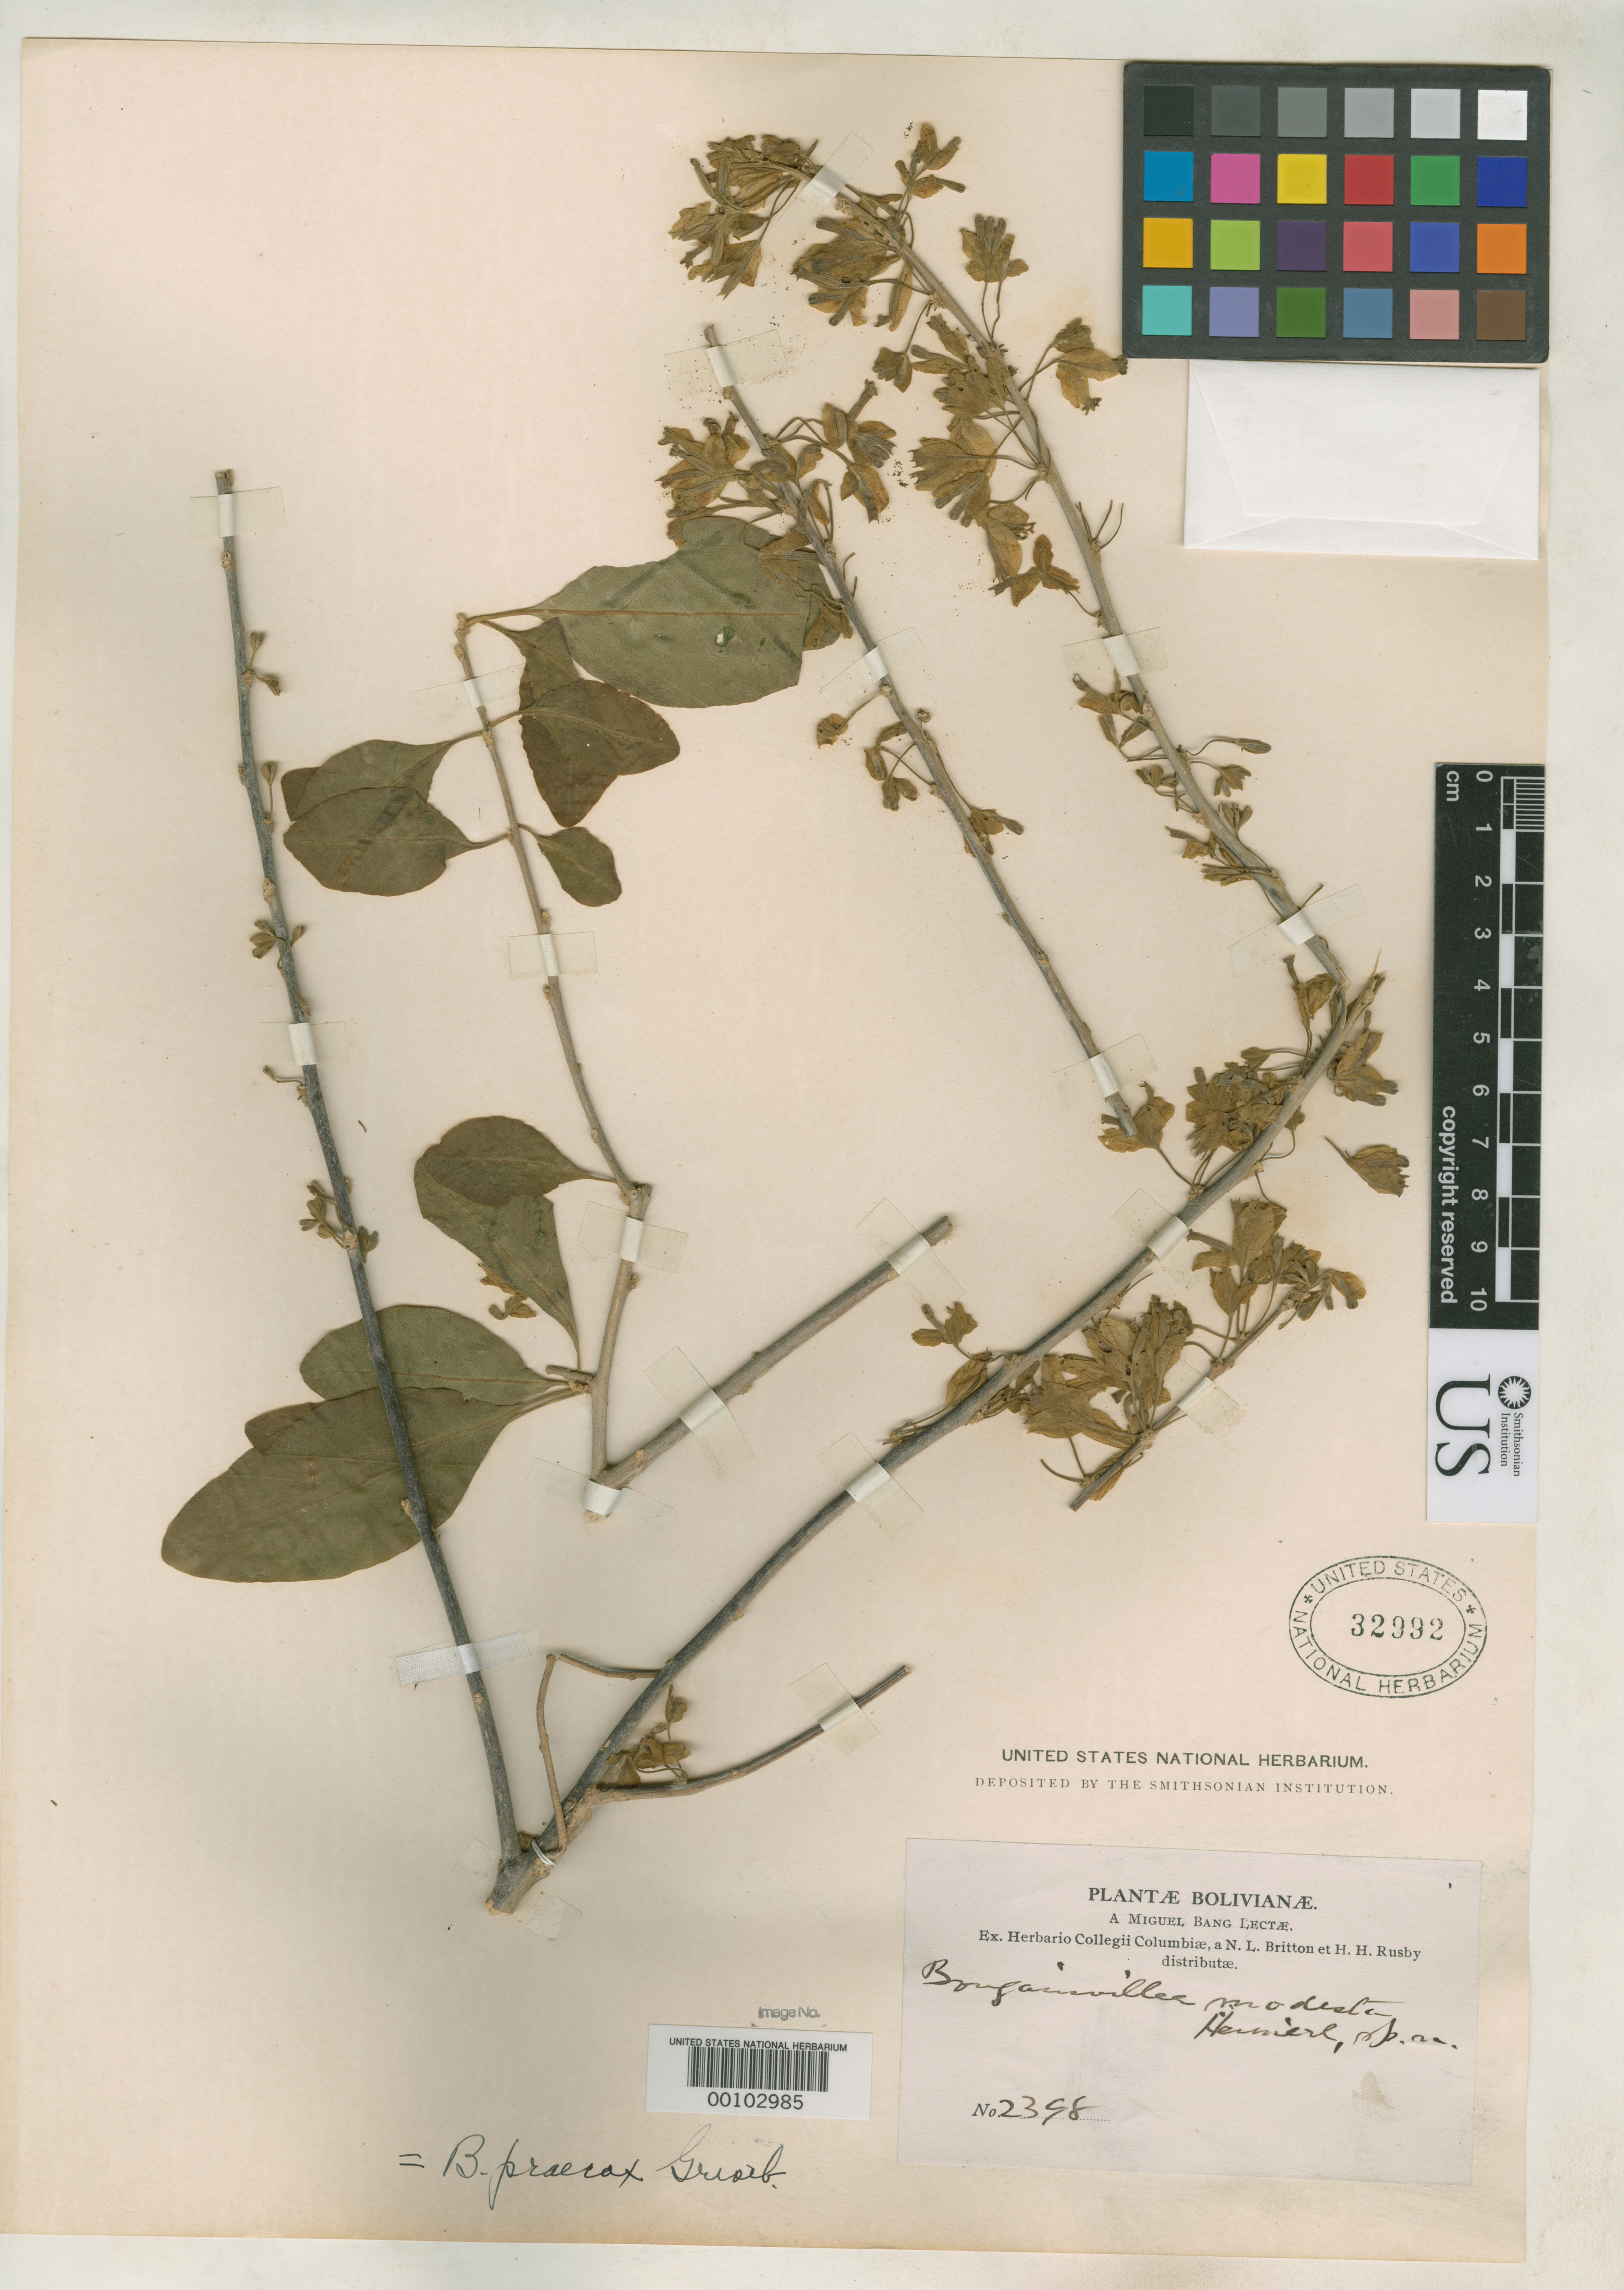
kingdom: Plantae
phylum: Tracheophyta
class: Magnoliopsida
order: Caryophyllales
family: Nyctaginaceae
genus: Bougainvillea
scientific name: Bougainvillea modesta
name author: Heimerl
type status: Isotype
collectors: M. Bang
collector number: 2398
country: Bolivia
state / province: La Paz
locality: La Paz.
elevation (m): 3000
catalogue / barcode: US 32992